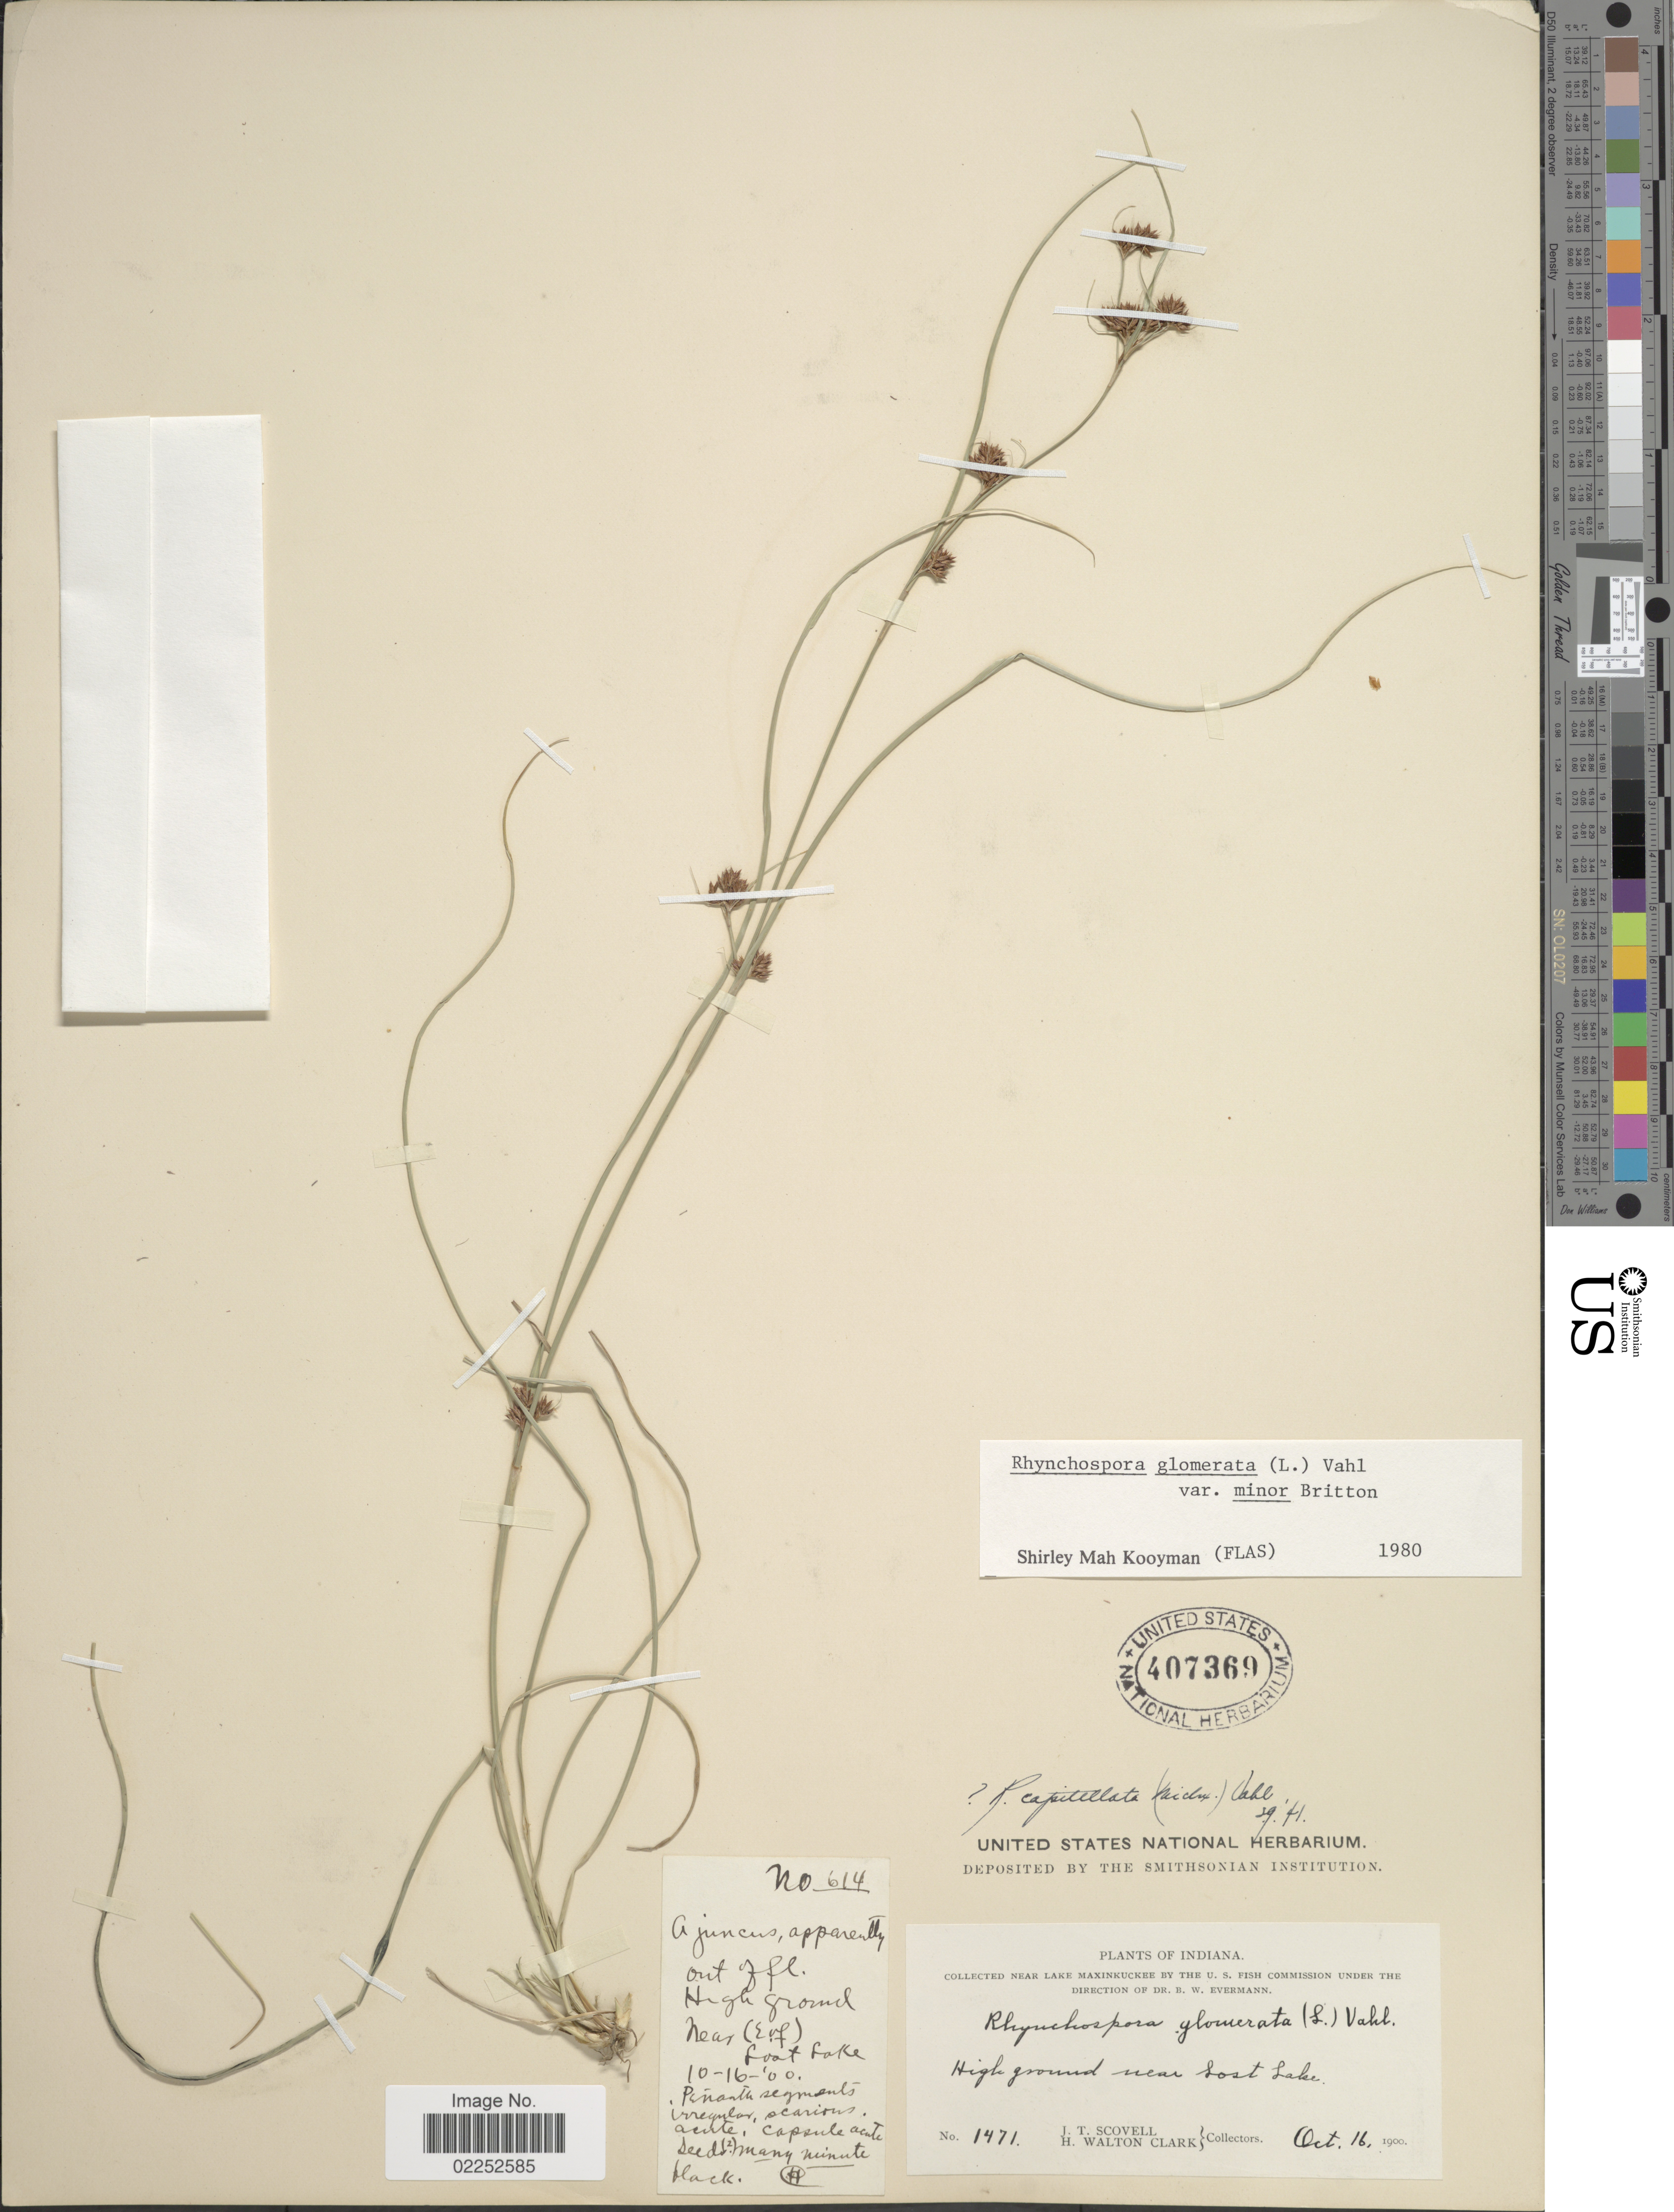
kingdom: Plantae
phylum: Tracheophyta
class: Liliopsida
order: Poales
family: Cyperaceae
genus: Rhynchospora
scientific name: Rhynchospora capitellata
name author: (Michx.) Vahl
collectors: J. T. Scovell & H. W. Clark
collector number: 1471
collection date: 1900-10-16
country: United States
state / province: Indiana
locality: Near Lake Macinkuckee, High ground near Lost Lake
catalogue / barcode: US 407369